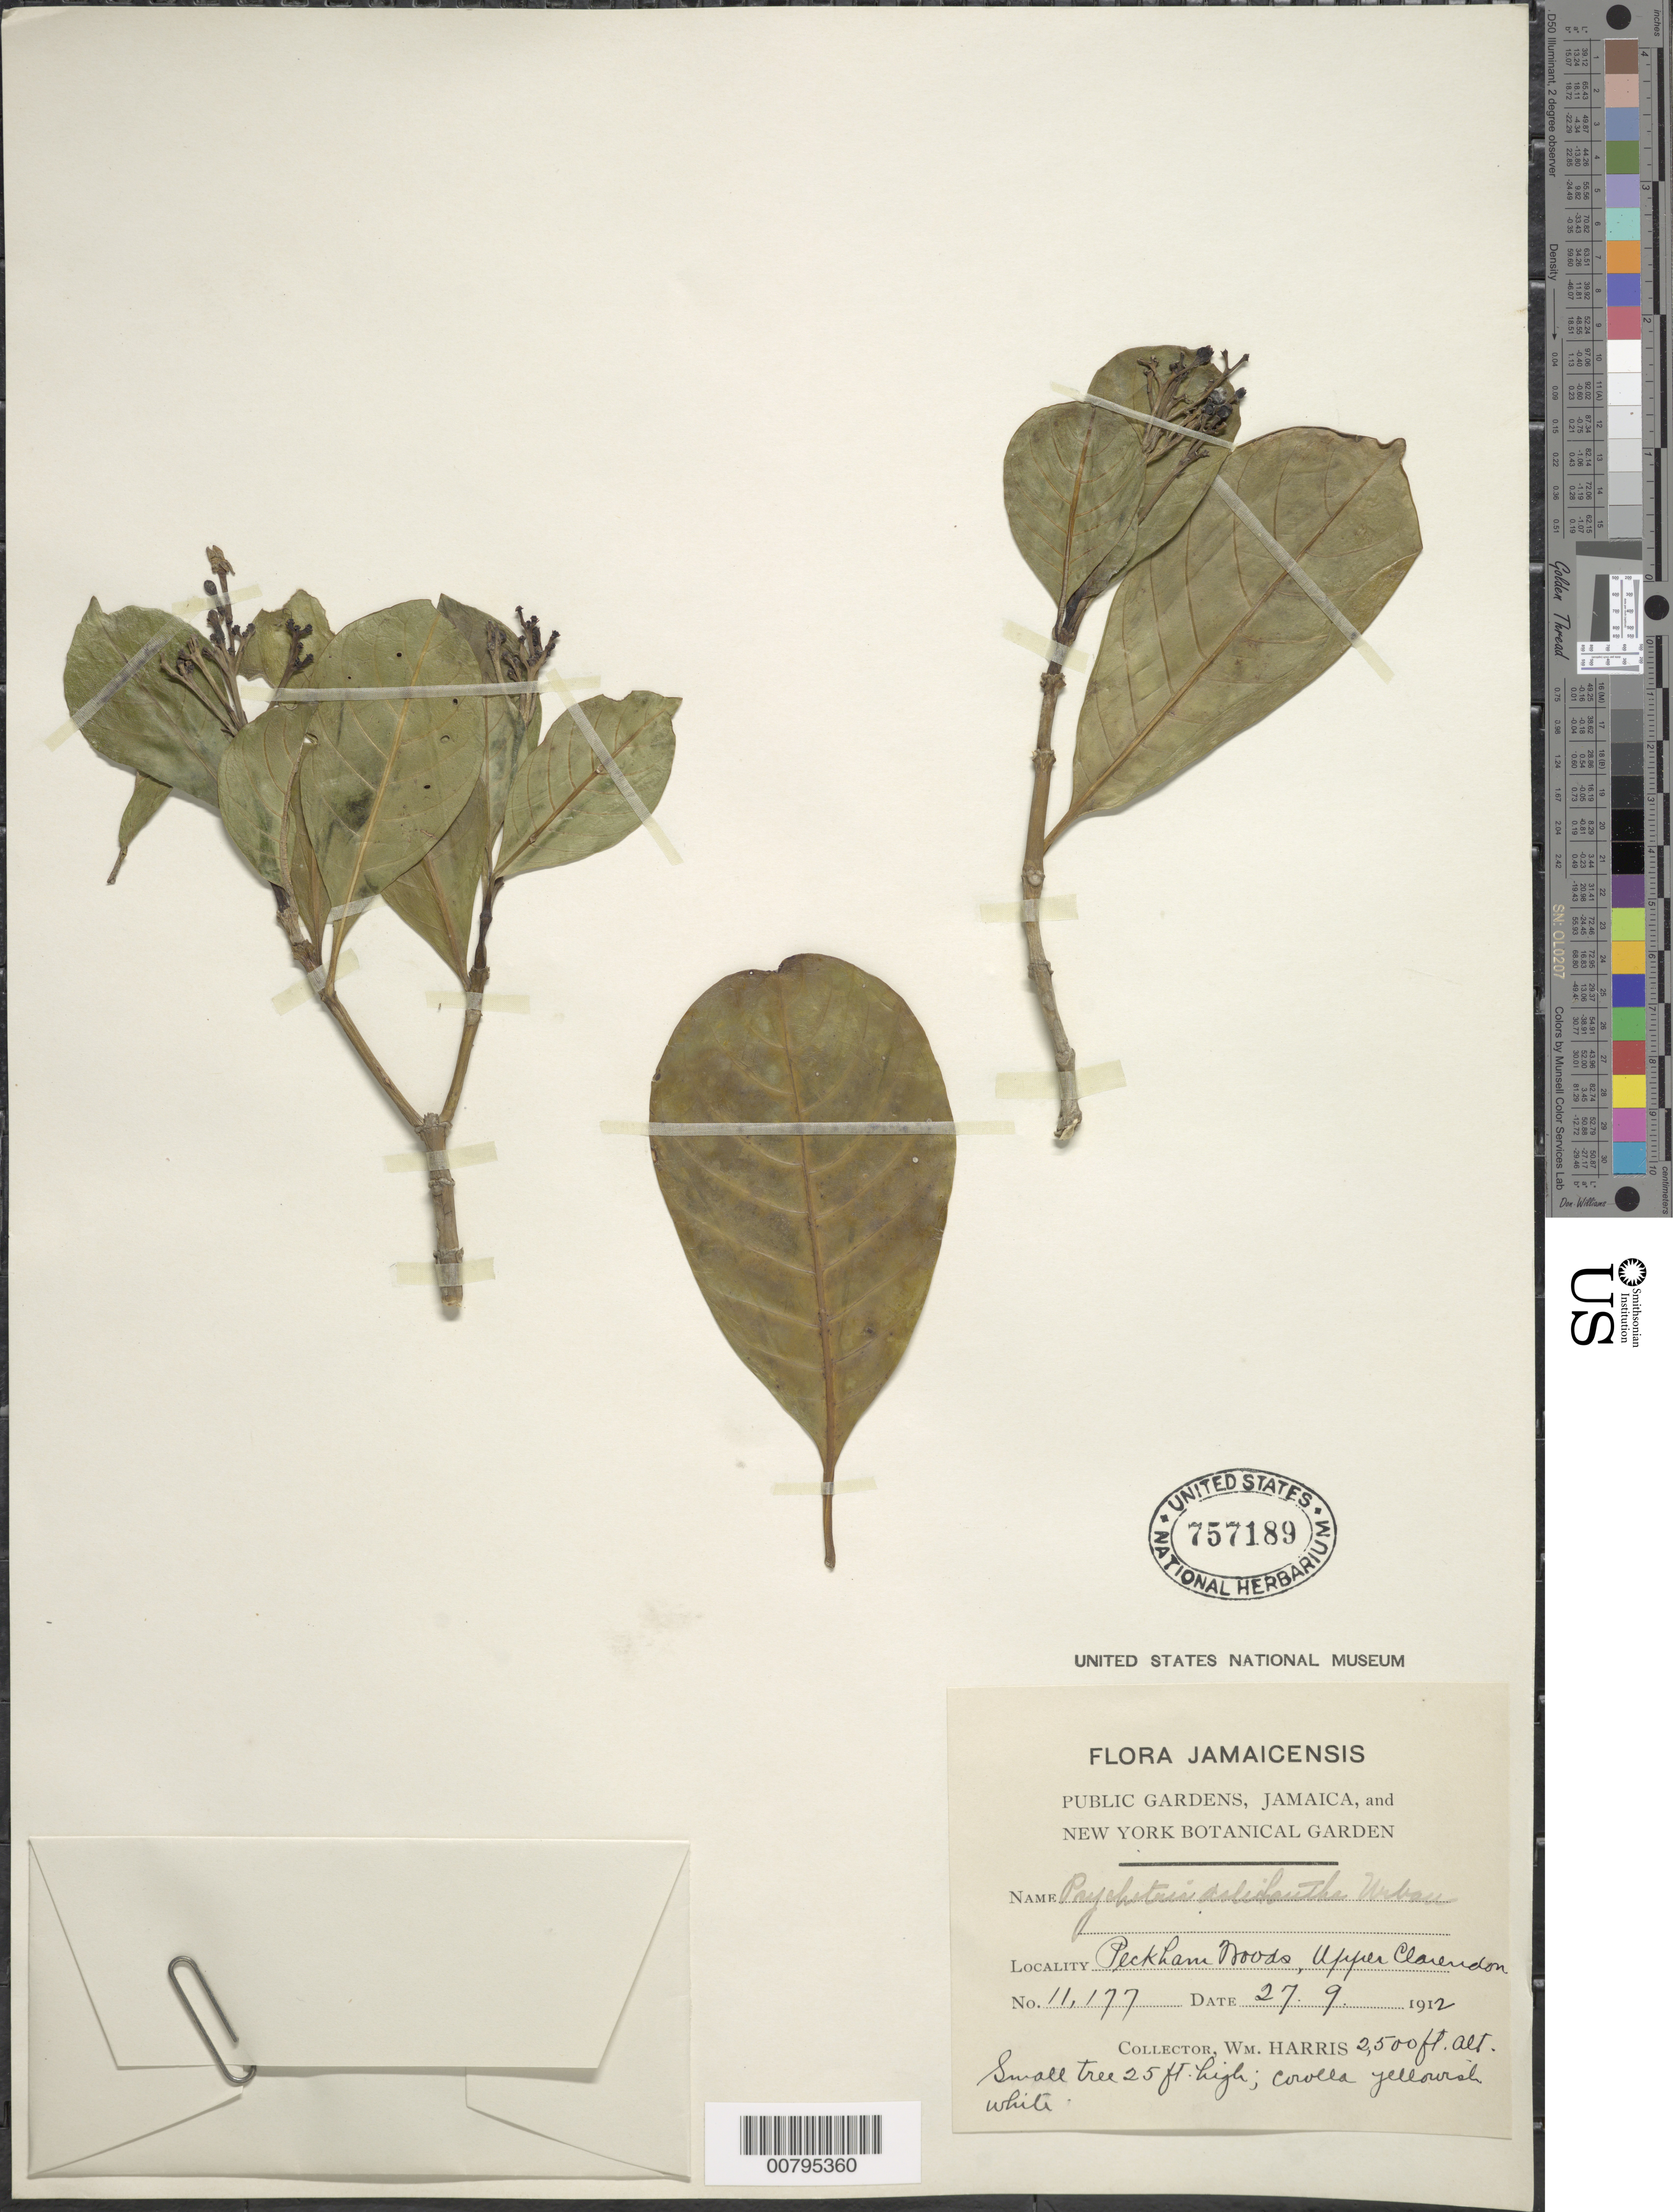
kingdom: Plantae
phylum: Tracheophyta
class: Magnoliopsida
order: Gentianales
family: Rubiaceae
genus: Psychotria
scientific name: Psychotria dolichantha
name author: Urb.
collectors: W. H. Harris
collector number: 11177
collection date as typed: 27 Sep 1912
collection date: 1912-09-27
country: Jamaica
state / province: Clarendon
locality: Peckham Woods, Upper Clarendon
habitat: Woods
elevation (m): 762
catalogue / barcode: US 757189